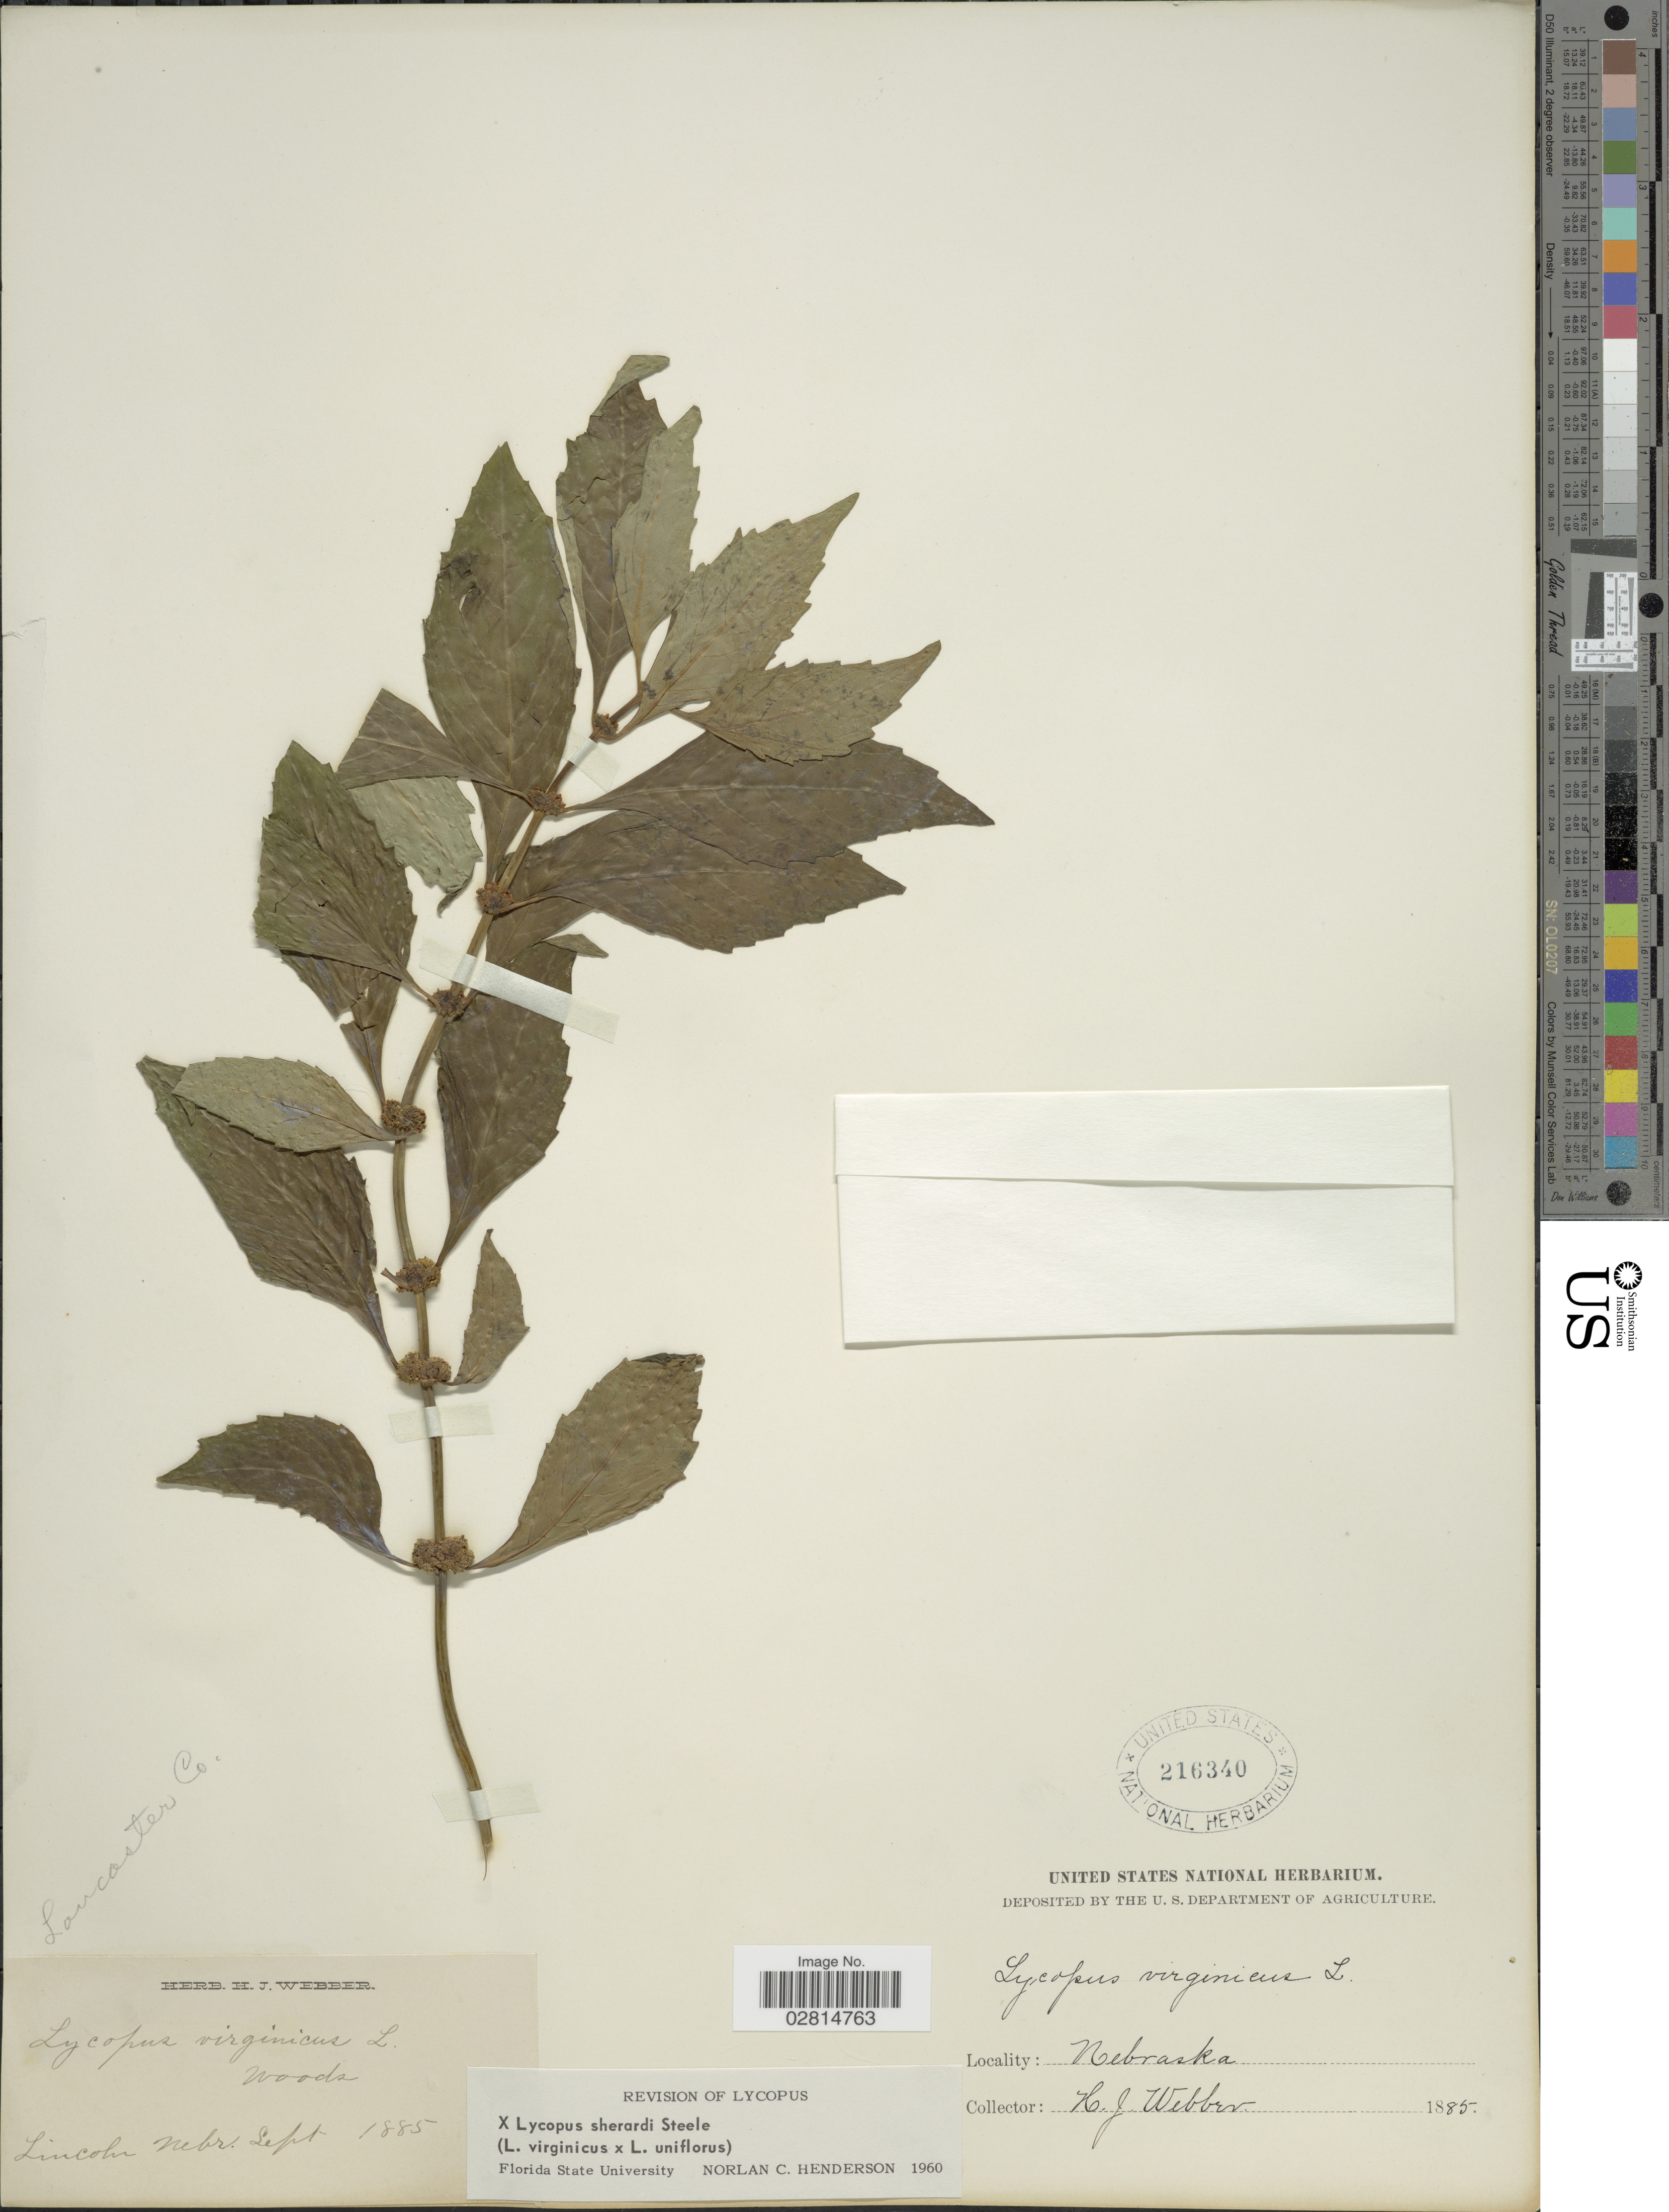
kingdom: Plantae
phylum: Tracheophyta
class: Magnoliopsida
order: Lamiales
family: Lamiaceae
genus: Lycopus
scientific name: Lycopus x sherardii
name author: E.S. Steele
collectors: H. Webber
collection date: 1885-09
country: United States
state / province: Nebraska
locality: Lincoln. Lancaster Co.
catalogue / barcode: US 216340